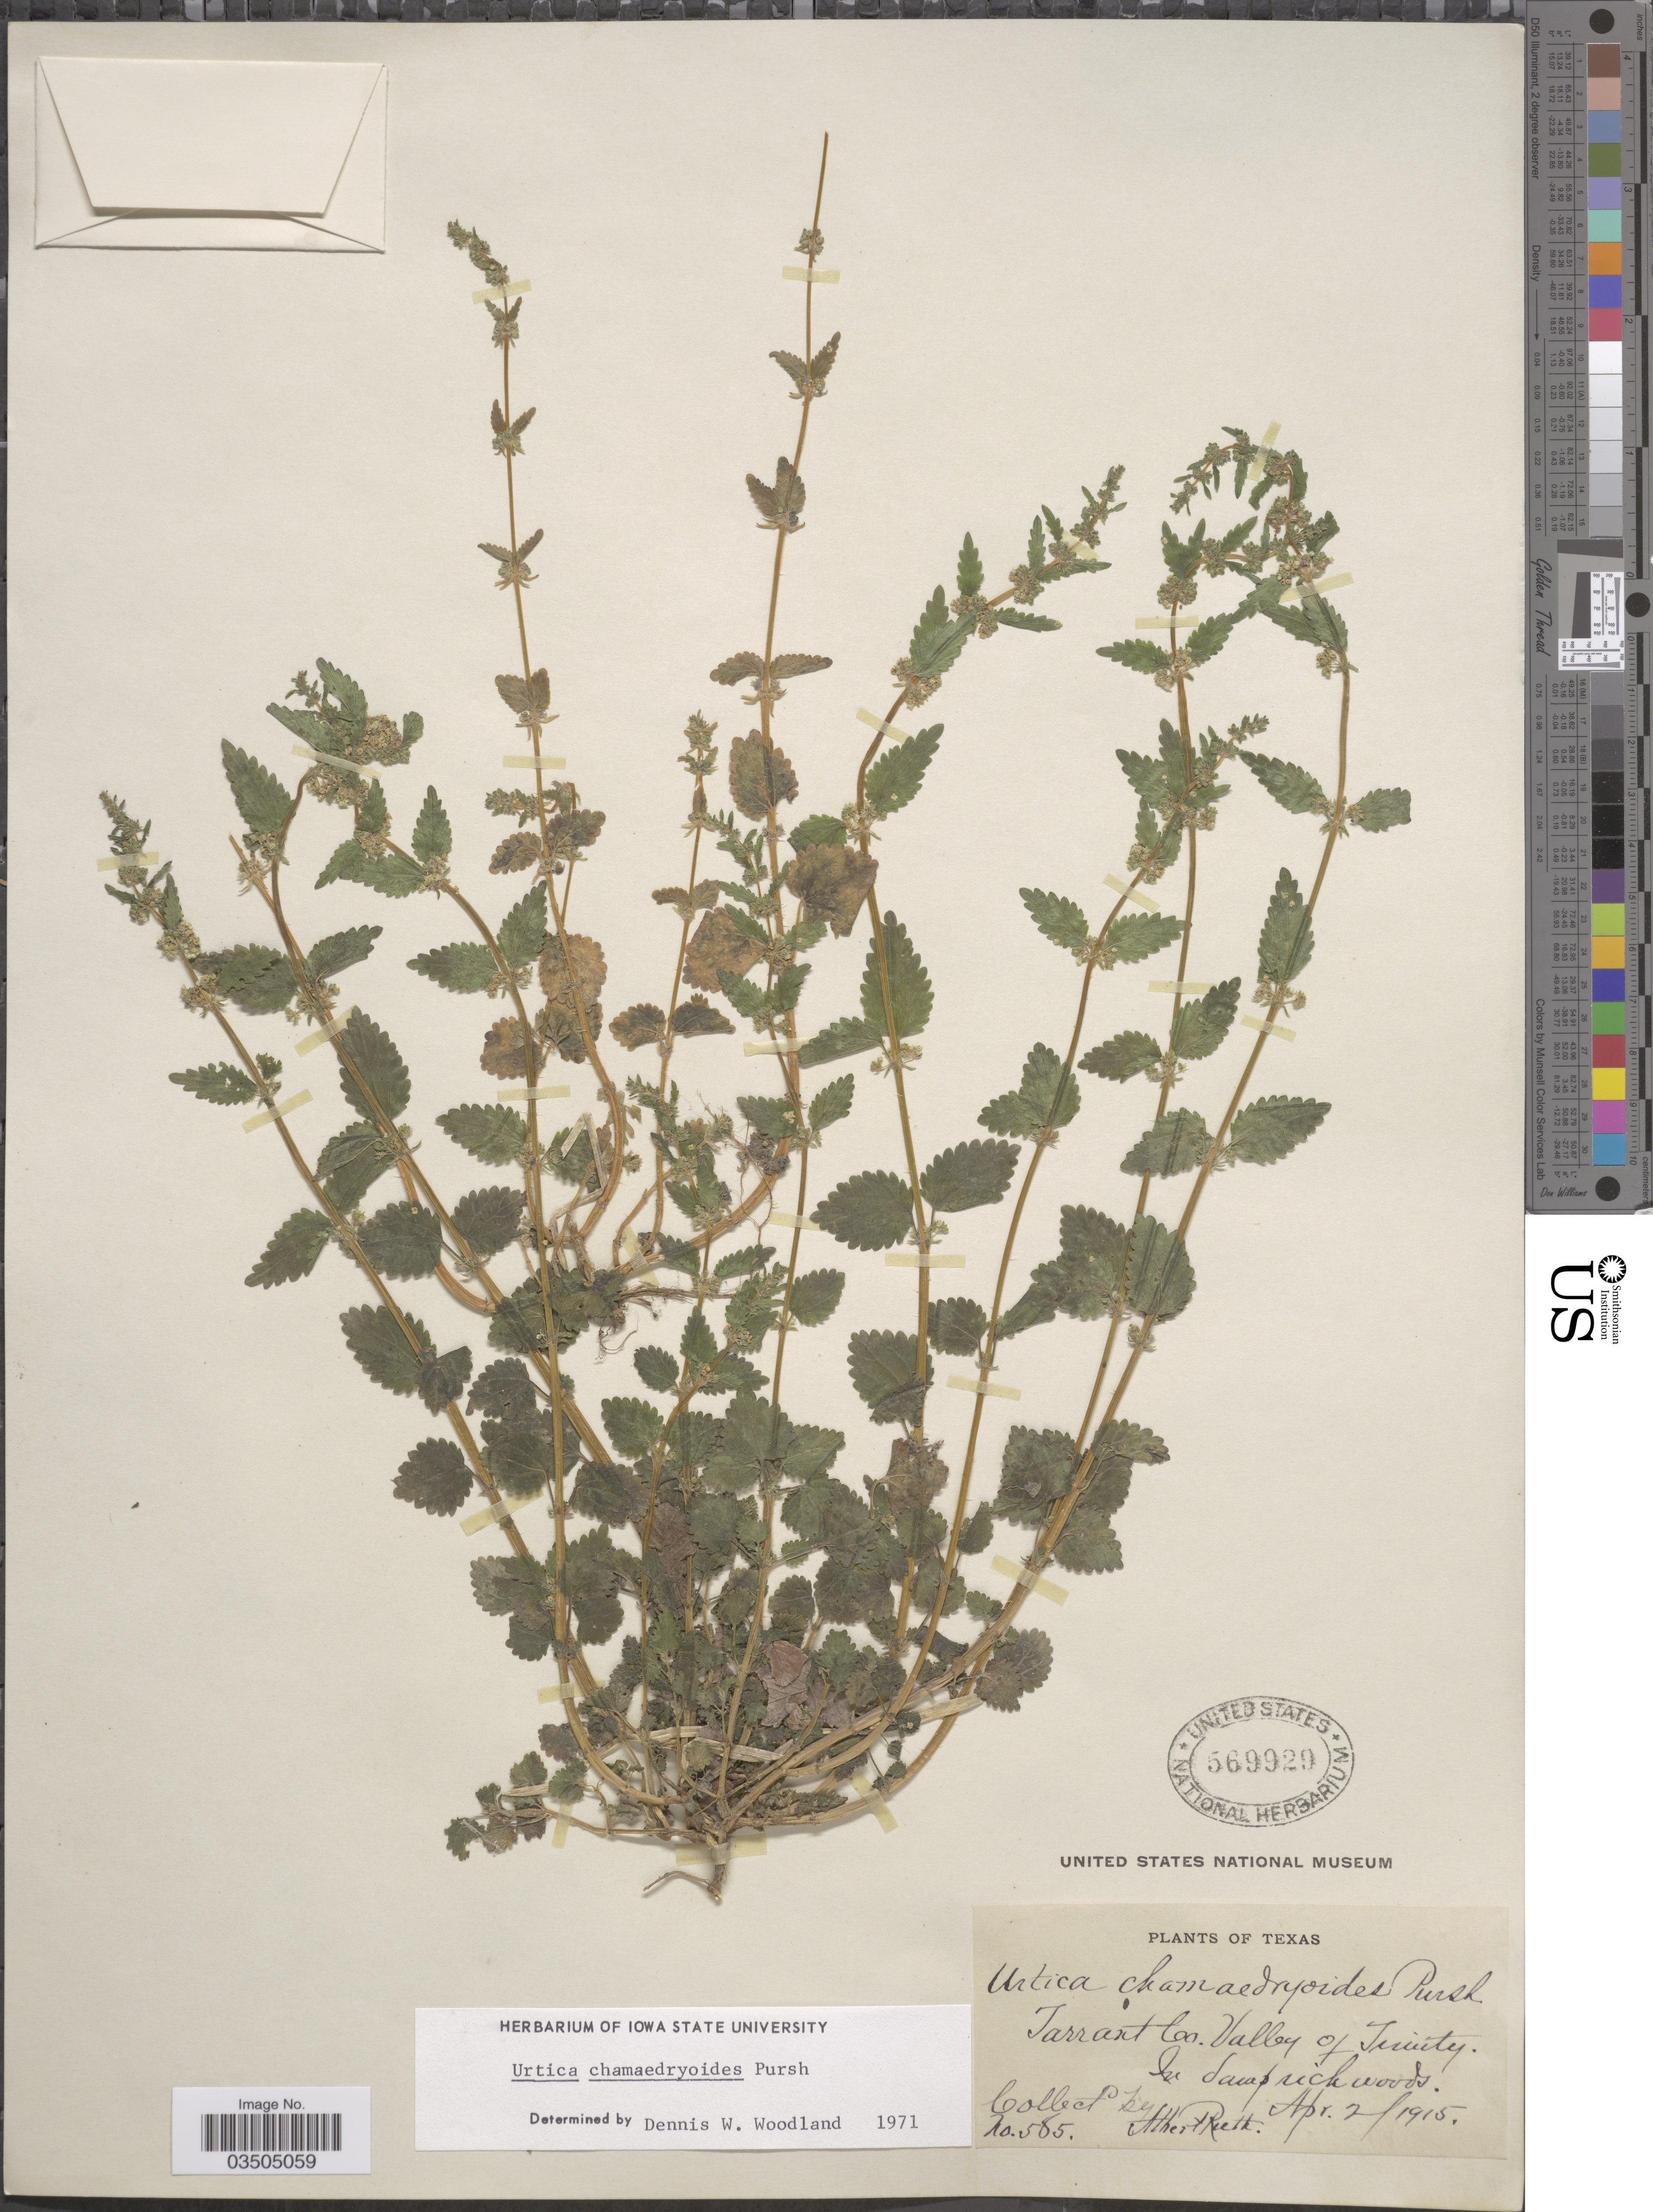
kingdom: Plantae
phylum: Tracheophyta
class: Magnoliopsida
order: Rosales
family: Urticaceae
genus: Urtica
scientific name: Urtica chamaedryoides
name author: Pursh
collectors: A. Ruth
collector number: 585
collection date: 1915-04-02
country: United States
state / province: Texas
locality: Tarrant Co. Valley of Trinity.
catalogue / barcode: US 569929